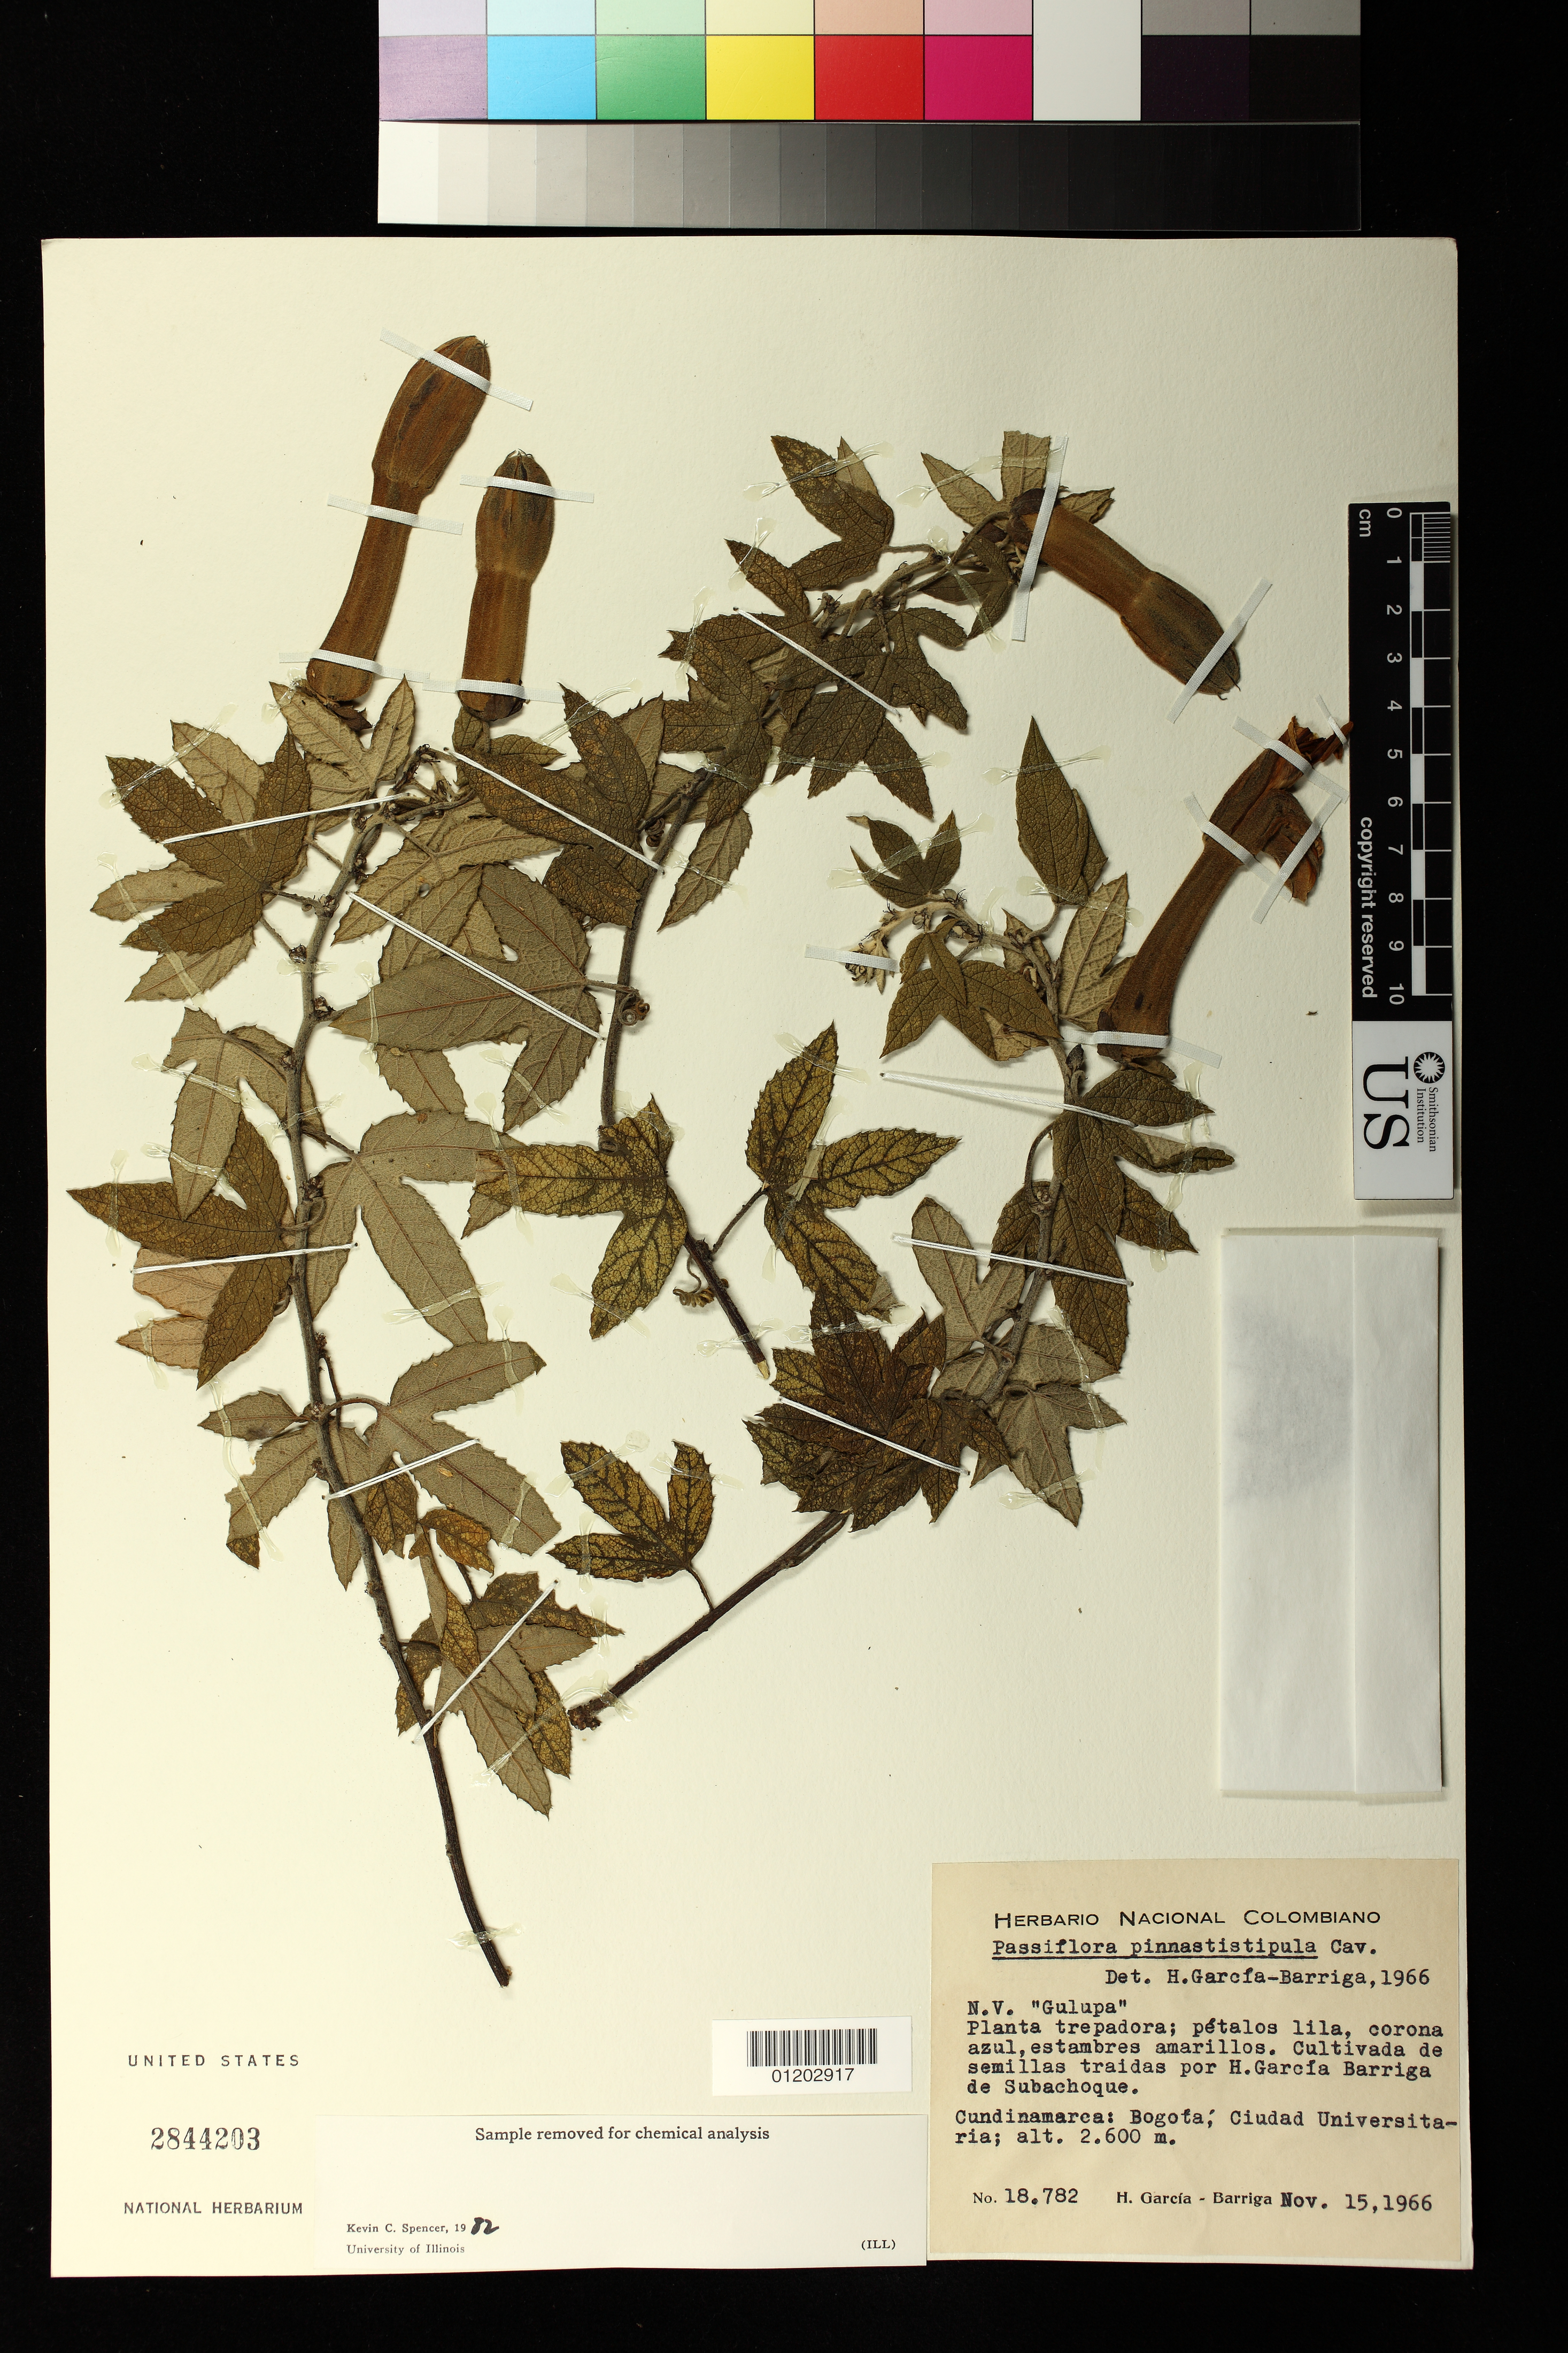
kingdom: Plantae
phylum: Tracheophyta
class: Magnoliopsida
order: Malpighiales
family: Passifloraceae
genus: Passiflora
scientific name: Passiflora pinnatistipula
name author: Cav.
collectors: H. García Barriga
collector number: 18.782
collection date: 1966-11-15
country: Colombia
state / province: Cundinamarca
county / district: Bogota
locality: Ciudad Universitaria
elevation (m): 2600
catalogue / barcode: US 2844203